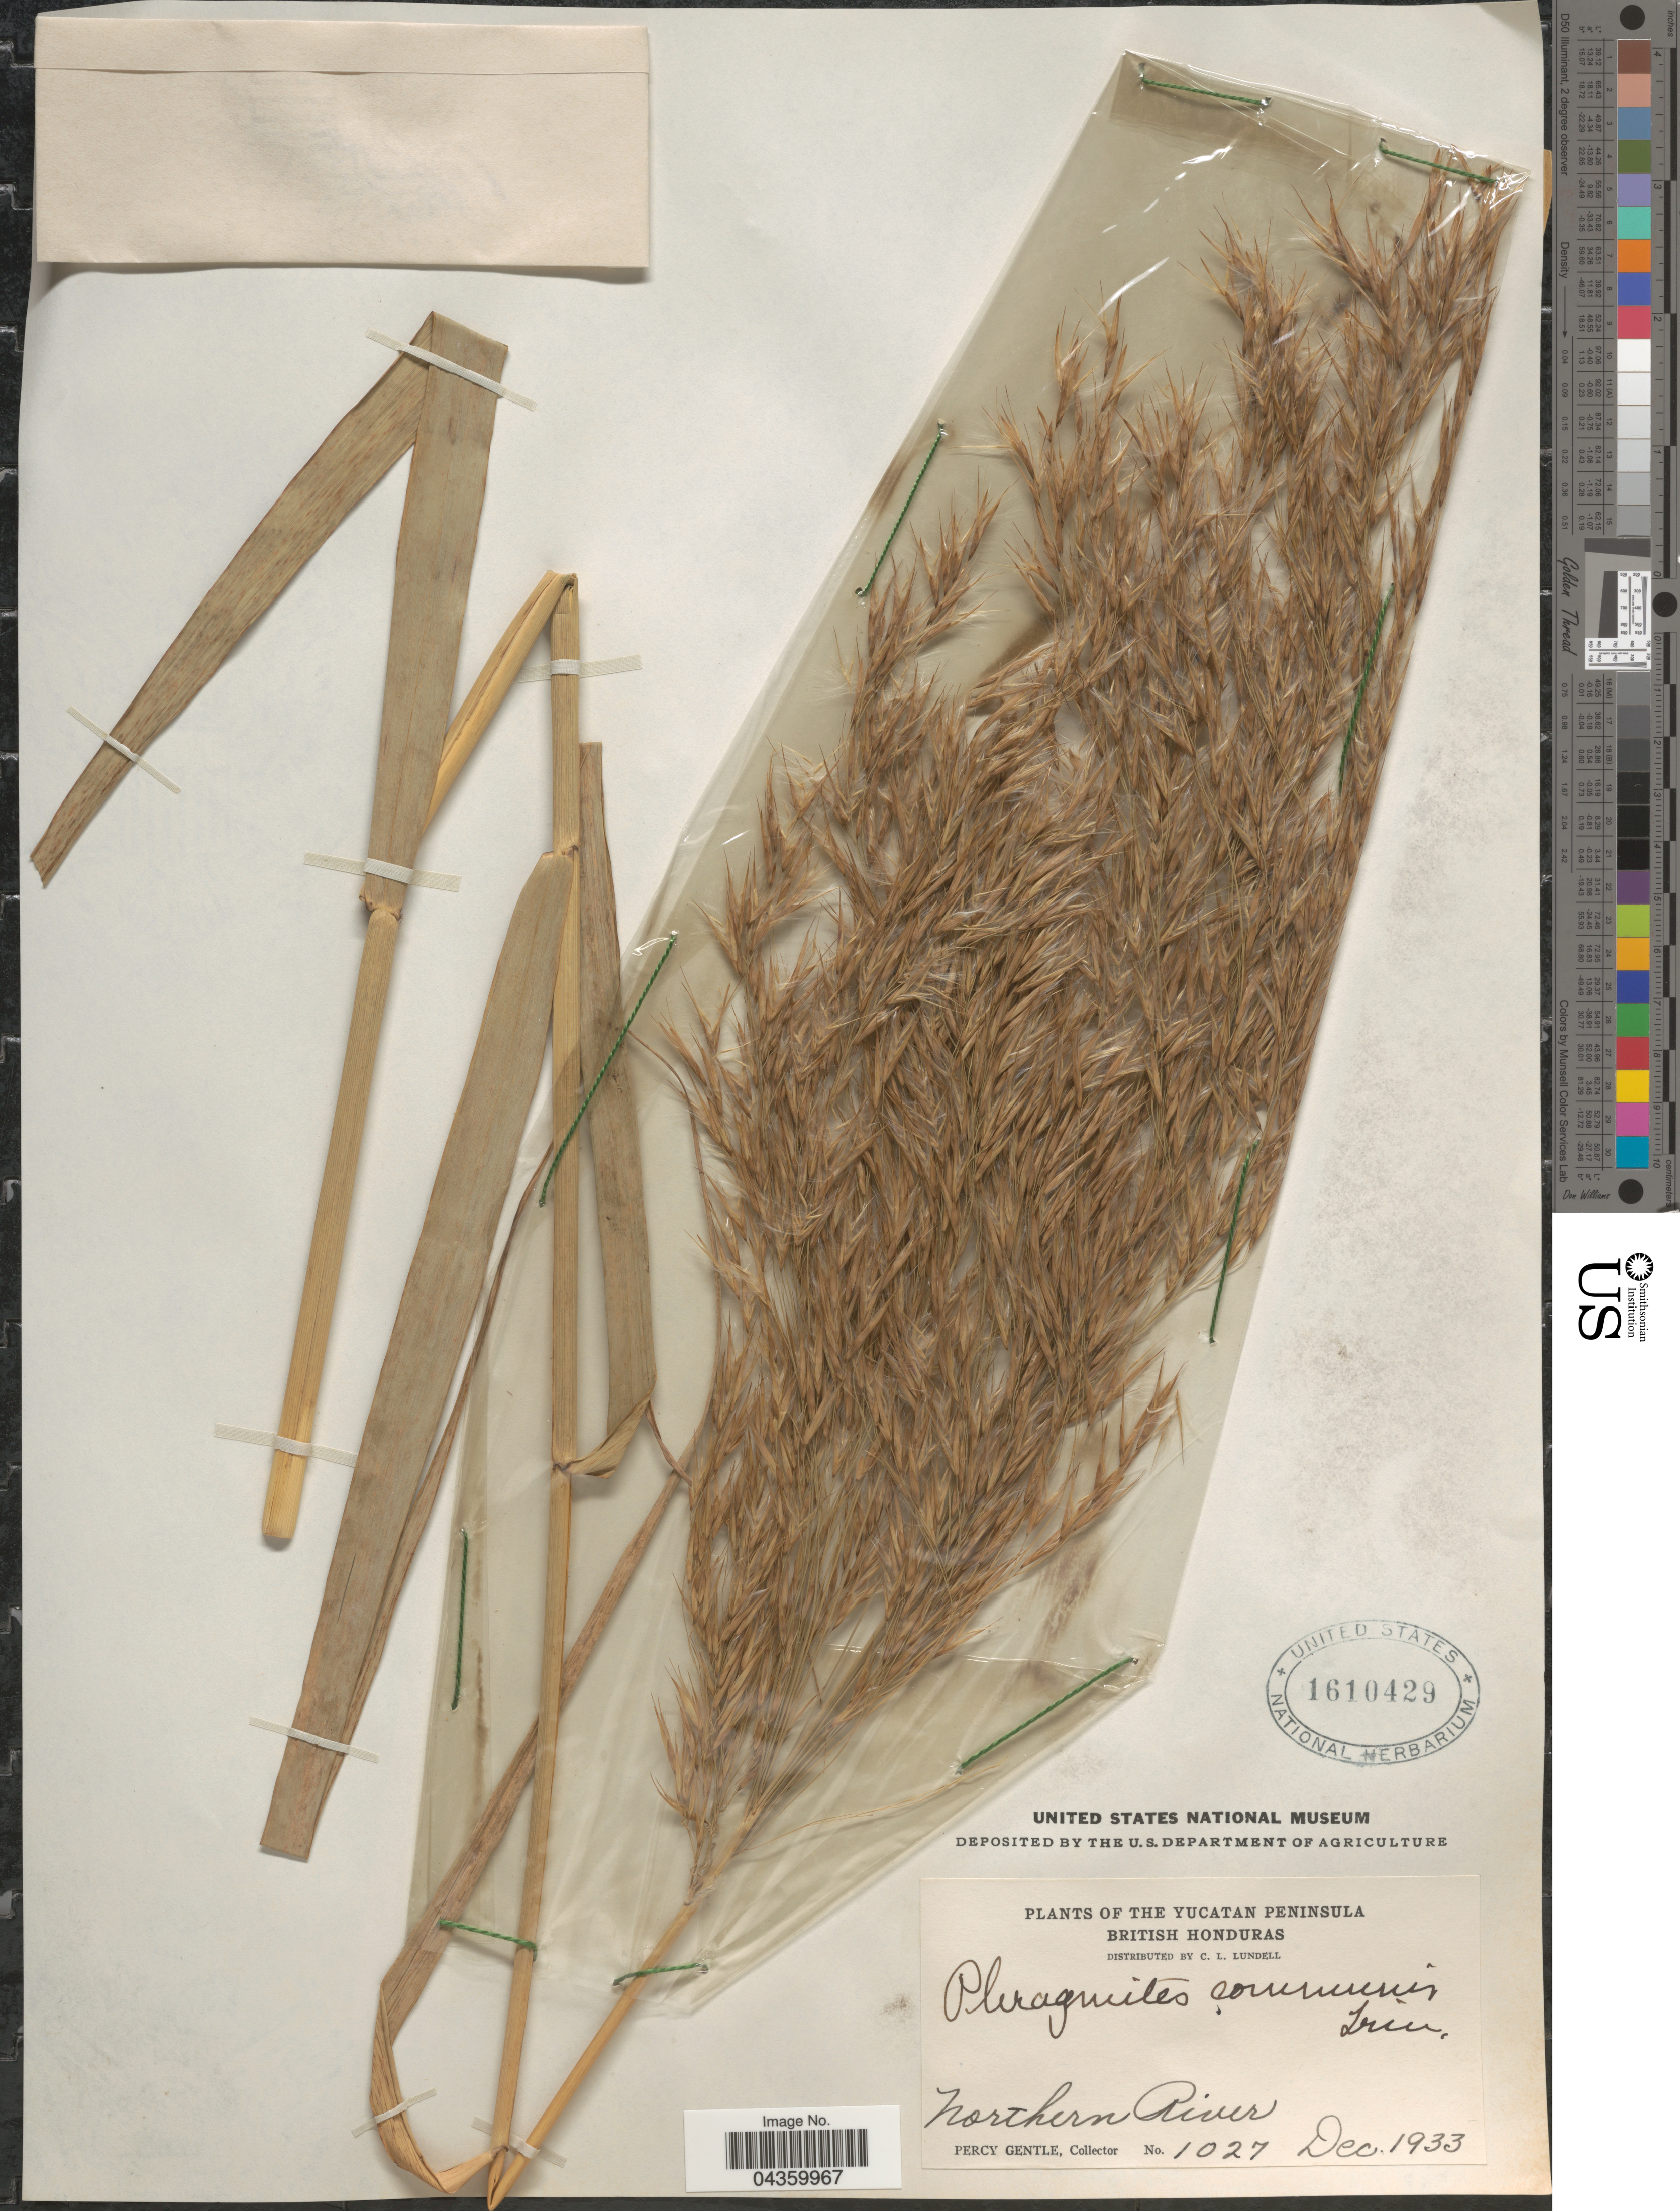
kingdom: Plantae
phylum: Tracheophyta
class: Liliopsida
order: Poales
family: Poaceae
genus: Phragmites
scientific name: Phragmites australis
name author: (Cav.) Trin. ex Steud.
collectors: P. H. Gentle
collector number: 1027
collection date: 1933-12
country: Belize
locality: Yucatan Peninsula. British Honduras. Northern River.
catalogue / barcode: US 1610429